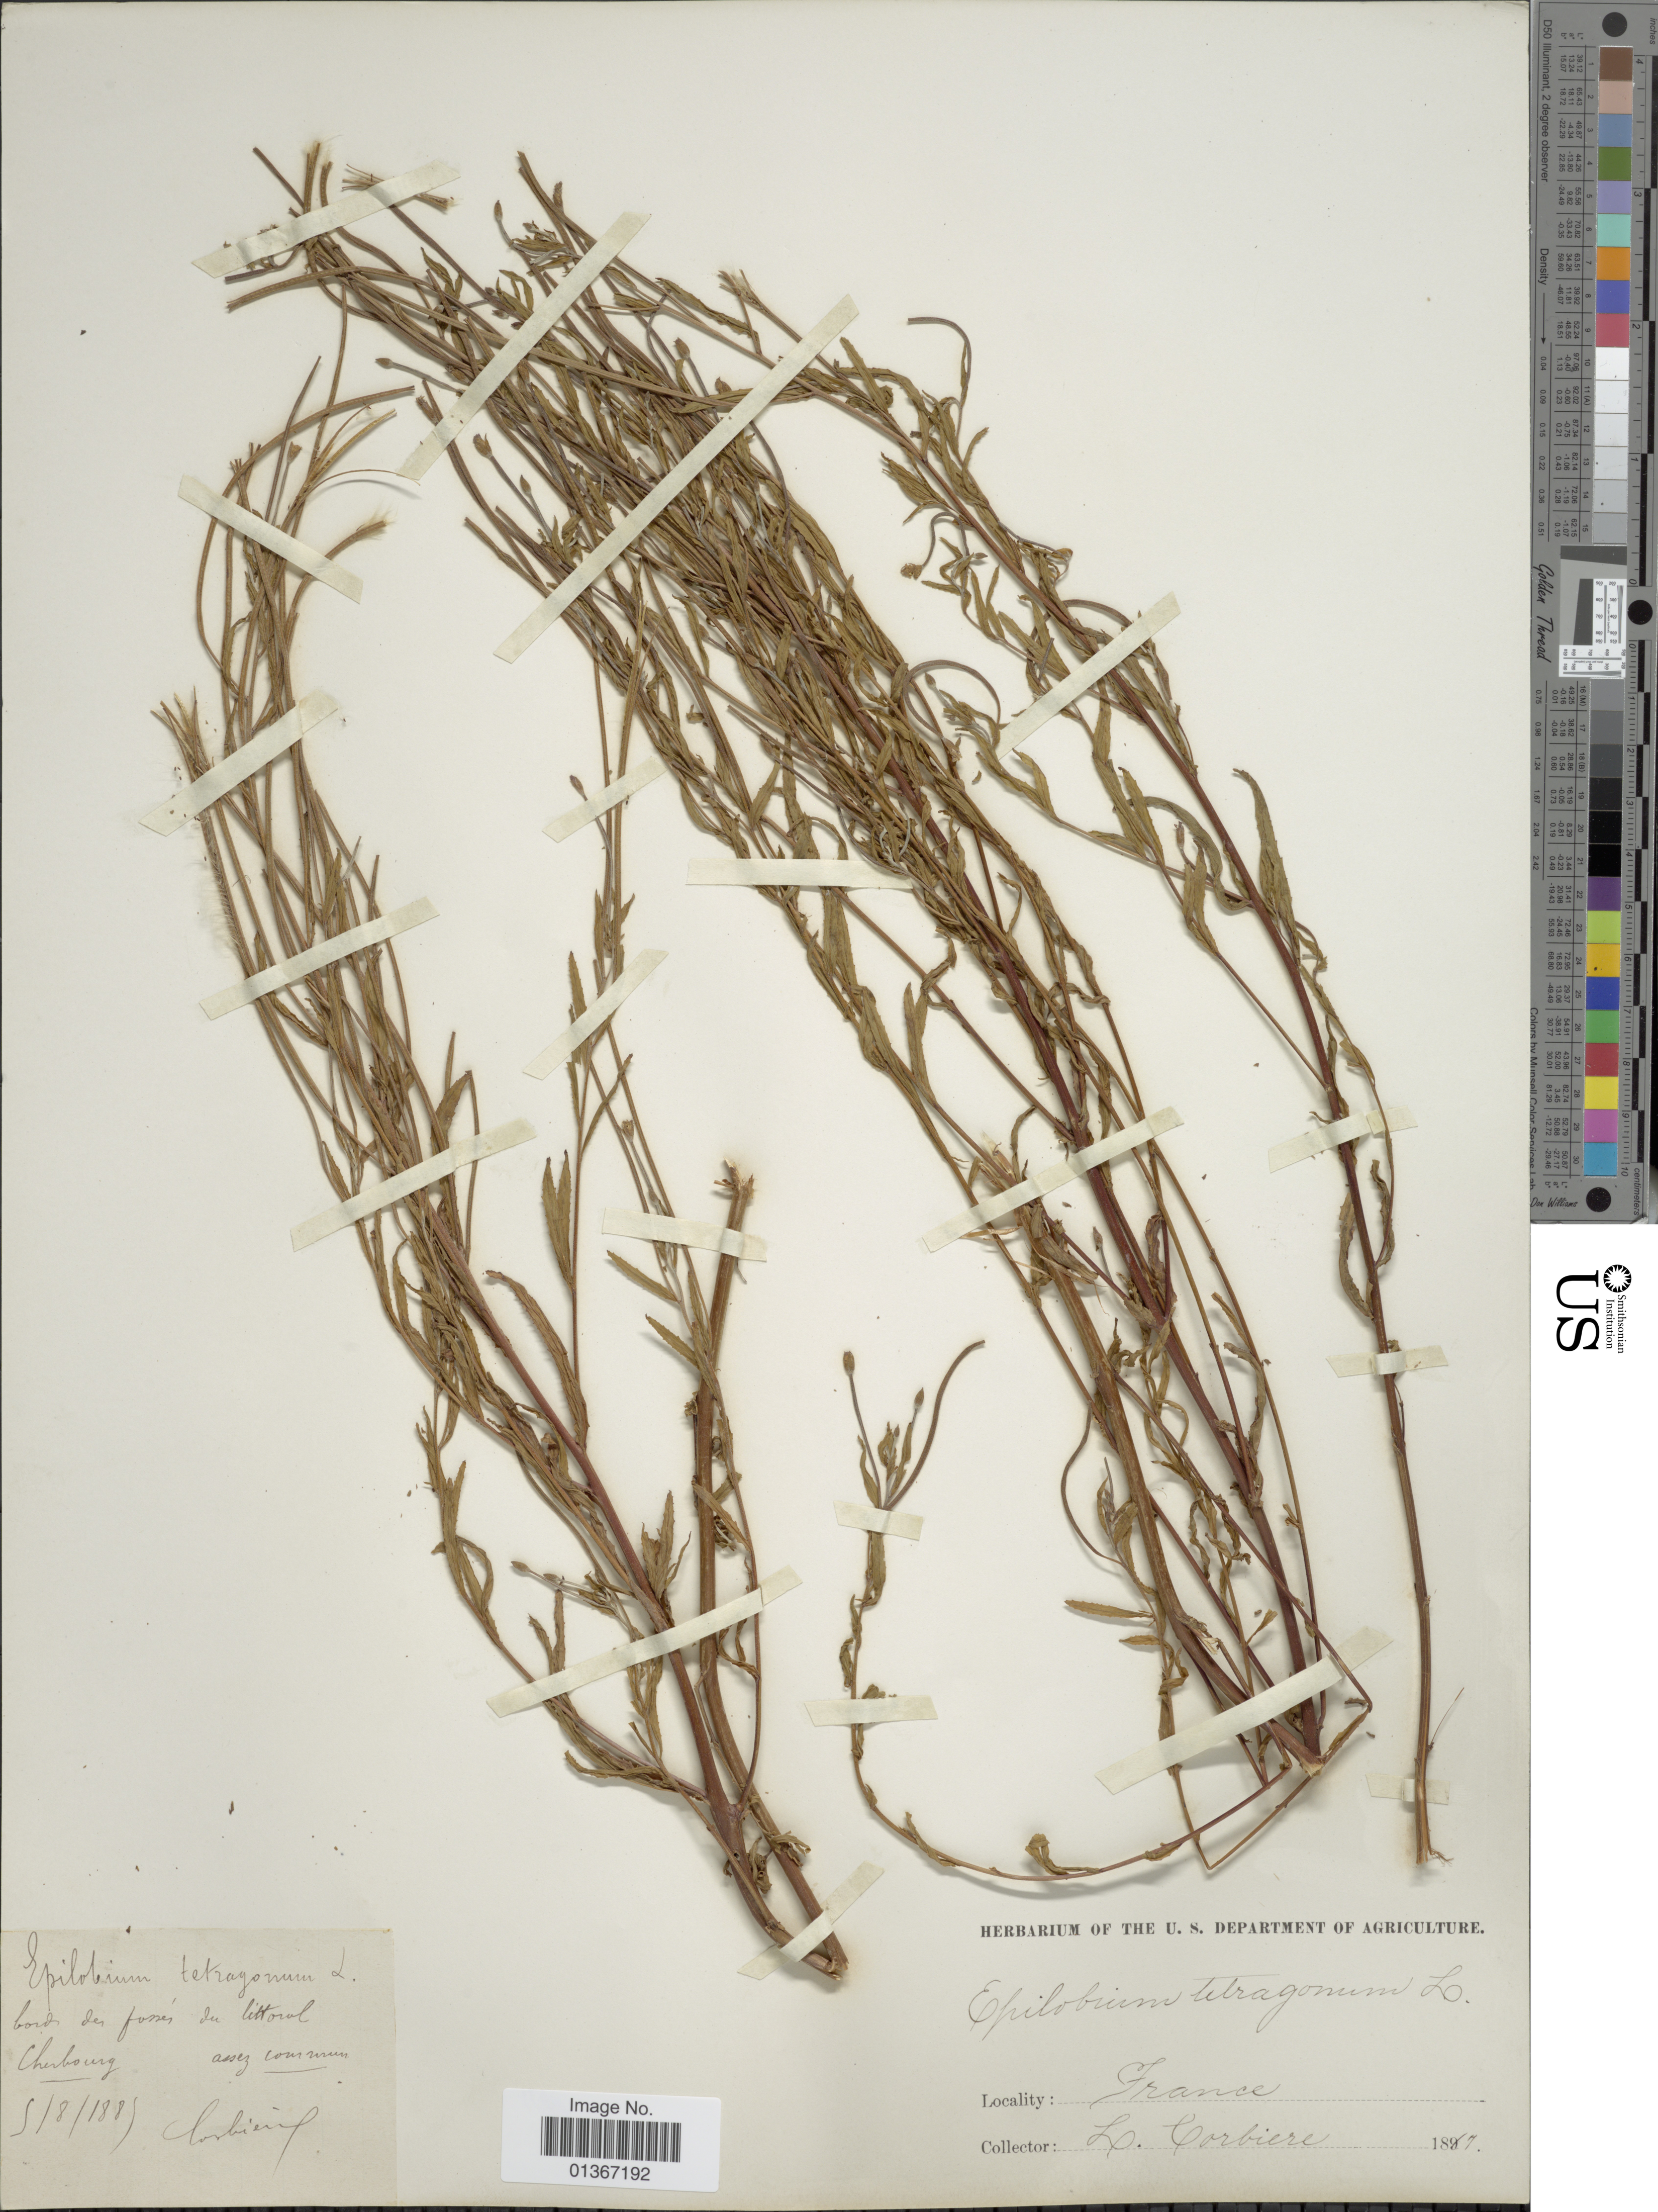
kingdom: Plantae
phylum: Tracheophyta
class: Magnoliopsida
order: Myrtales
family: Onagraceae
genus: Epilobium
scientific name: Epilobium tetragonum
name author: L.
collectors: L. Corbière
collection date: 1897-08-07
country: France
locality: Bords des fossés du littoral Cherbourg. [interpreted]